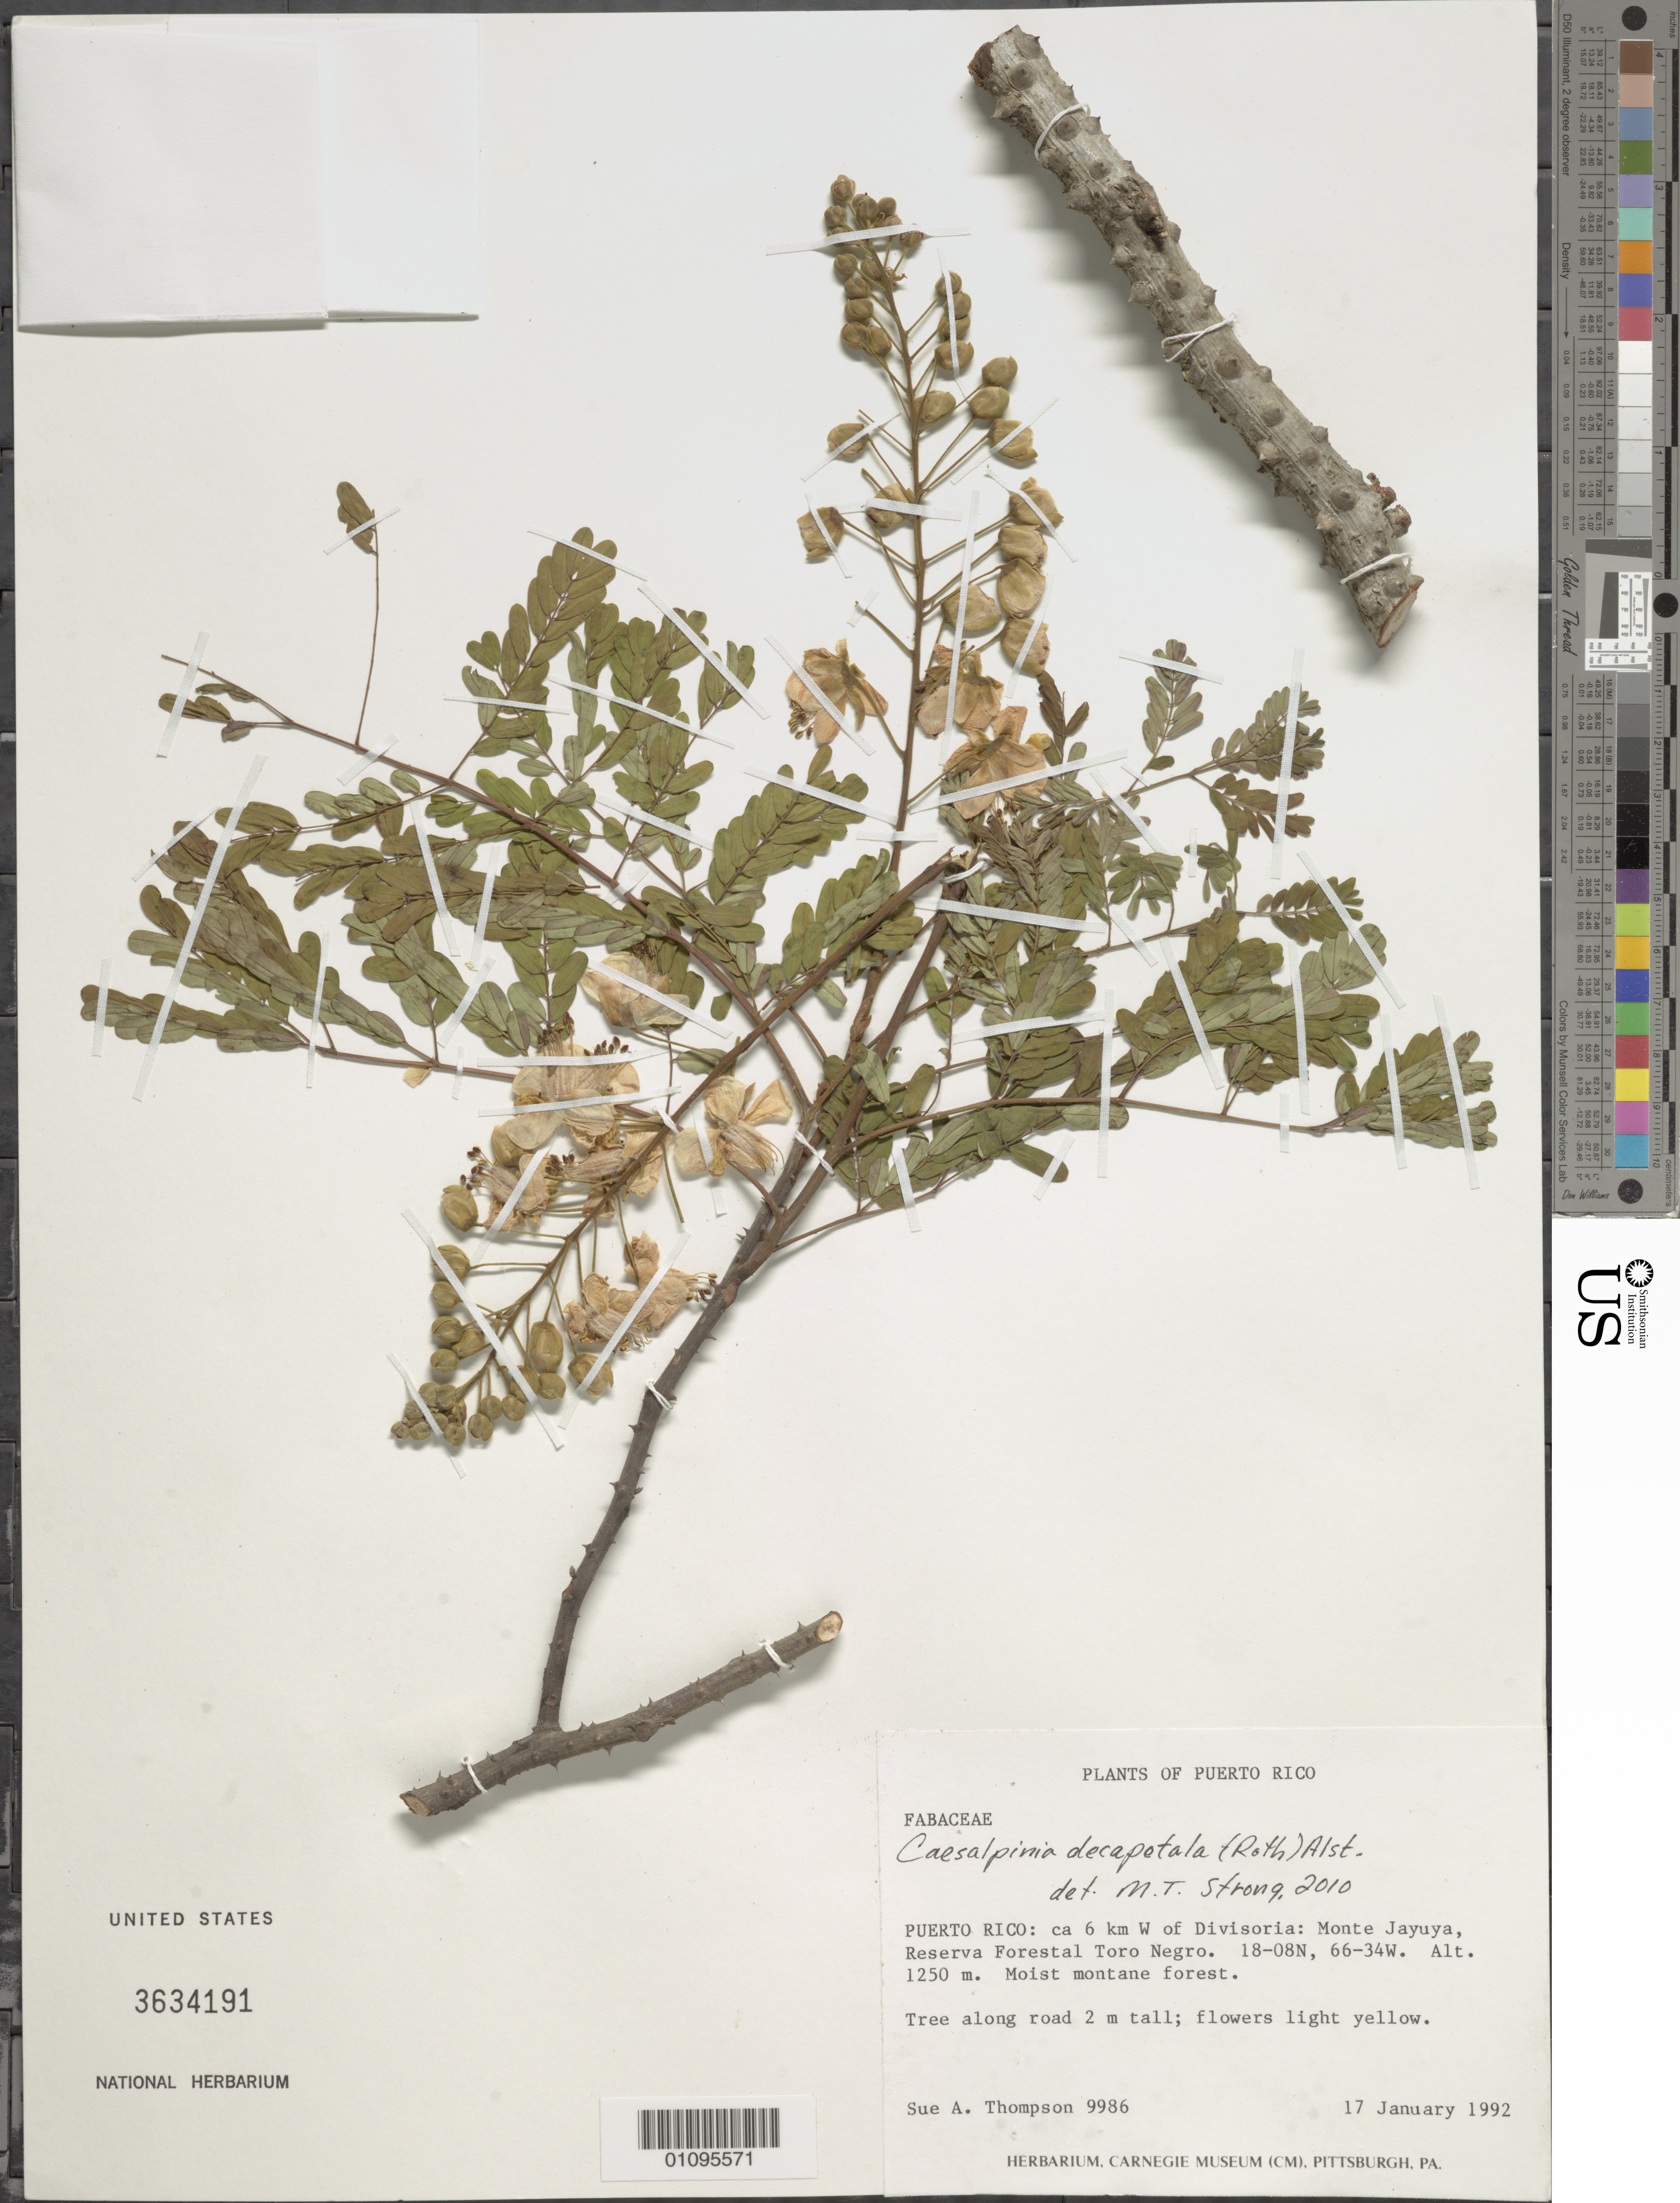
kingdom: Plantae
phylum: Tracheophyta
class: Magnoliopsida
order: Fabales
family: Fabaceae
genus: Biancaea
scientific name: Biancaea decapetala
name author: (Roth) O. Deg.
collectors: S. A. Thompson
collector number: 9986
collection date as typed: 17 Jan 1992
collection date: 1992-01-17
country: Puerto Rico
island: Puerto Rico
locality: Monte Jayuya, Reserva Forestal Toro Negro, about 6 km W of Divisoria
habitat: Moist montane forest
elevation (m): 1250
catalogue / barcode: US 3634191